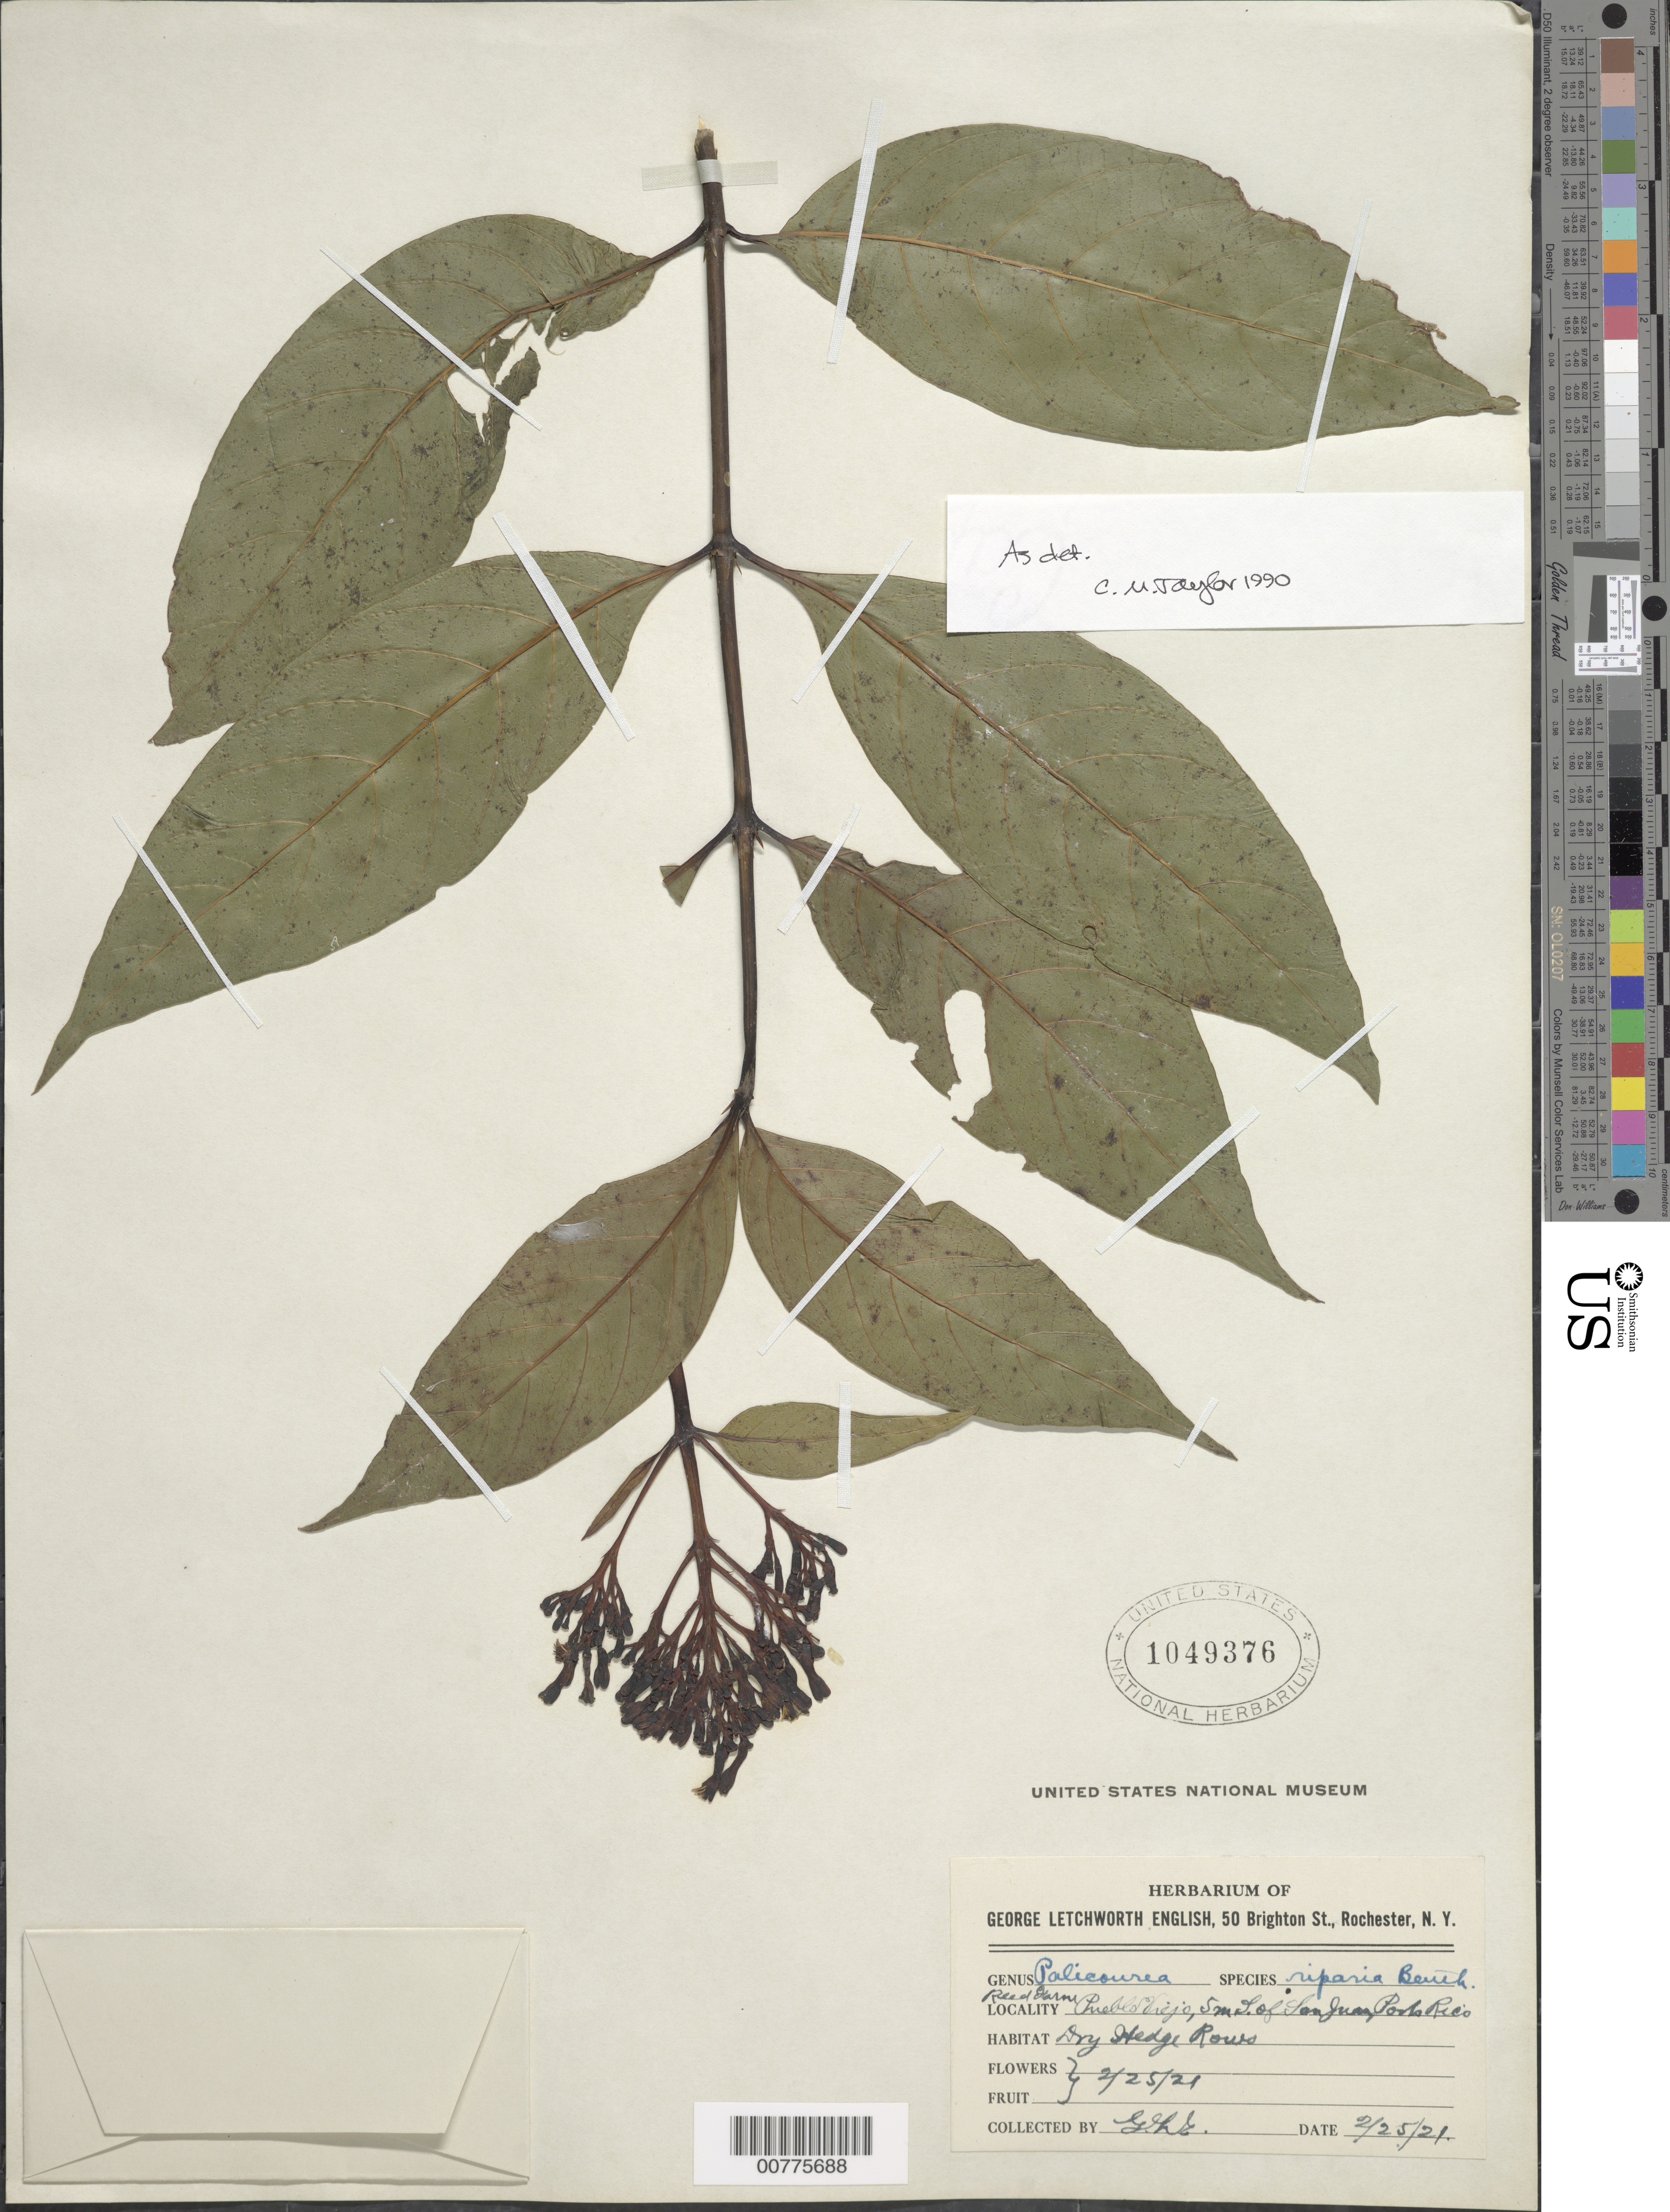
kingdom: Plantae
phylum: Tracheophyta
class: Magnoliopsida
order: Gentianales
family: Rubiaceae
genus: Palicourea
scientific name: Palicourea croceoides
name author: Desv. ex Ham.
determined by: Taylor, Charlotte M.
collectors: G. Letchworth E.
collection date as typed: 25 Feb 1921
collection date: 1921-02-25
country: Puerto Rico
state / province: San Juan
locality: Pueblo Viejo, 5 mi south of San Juan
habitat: Dry hedge rows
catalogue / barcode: US 1049376